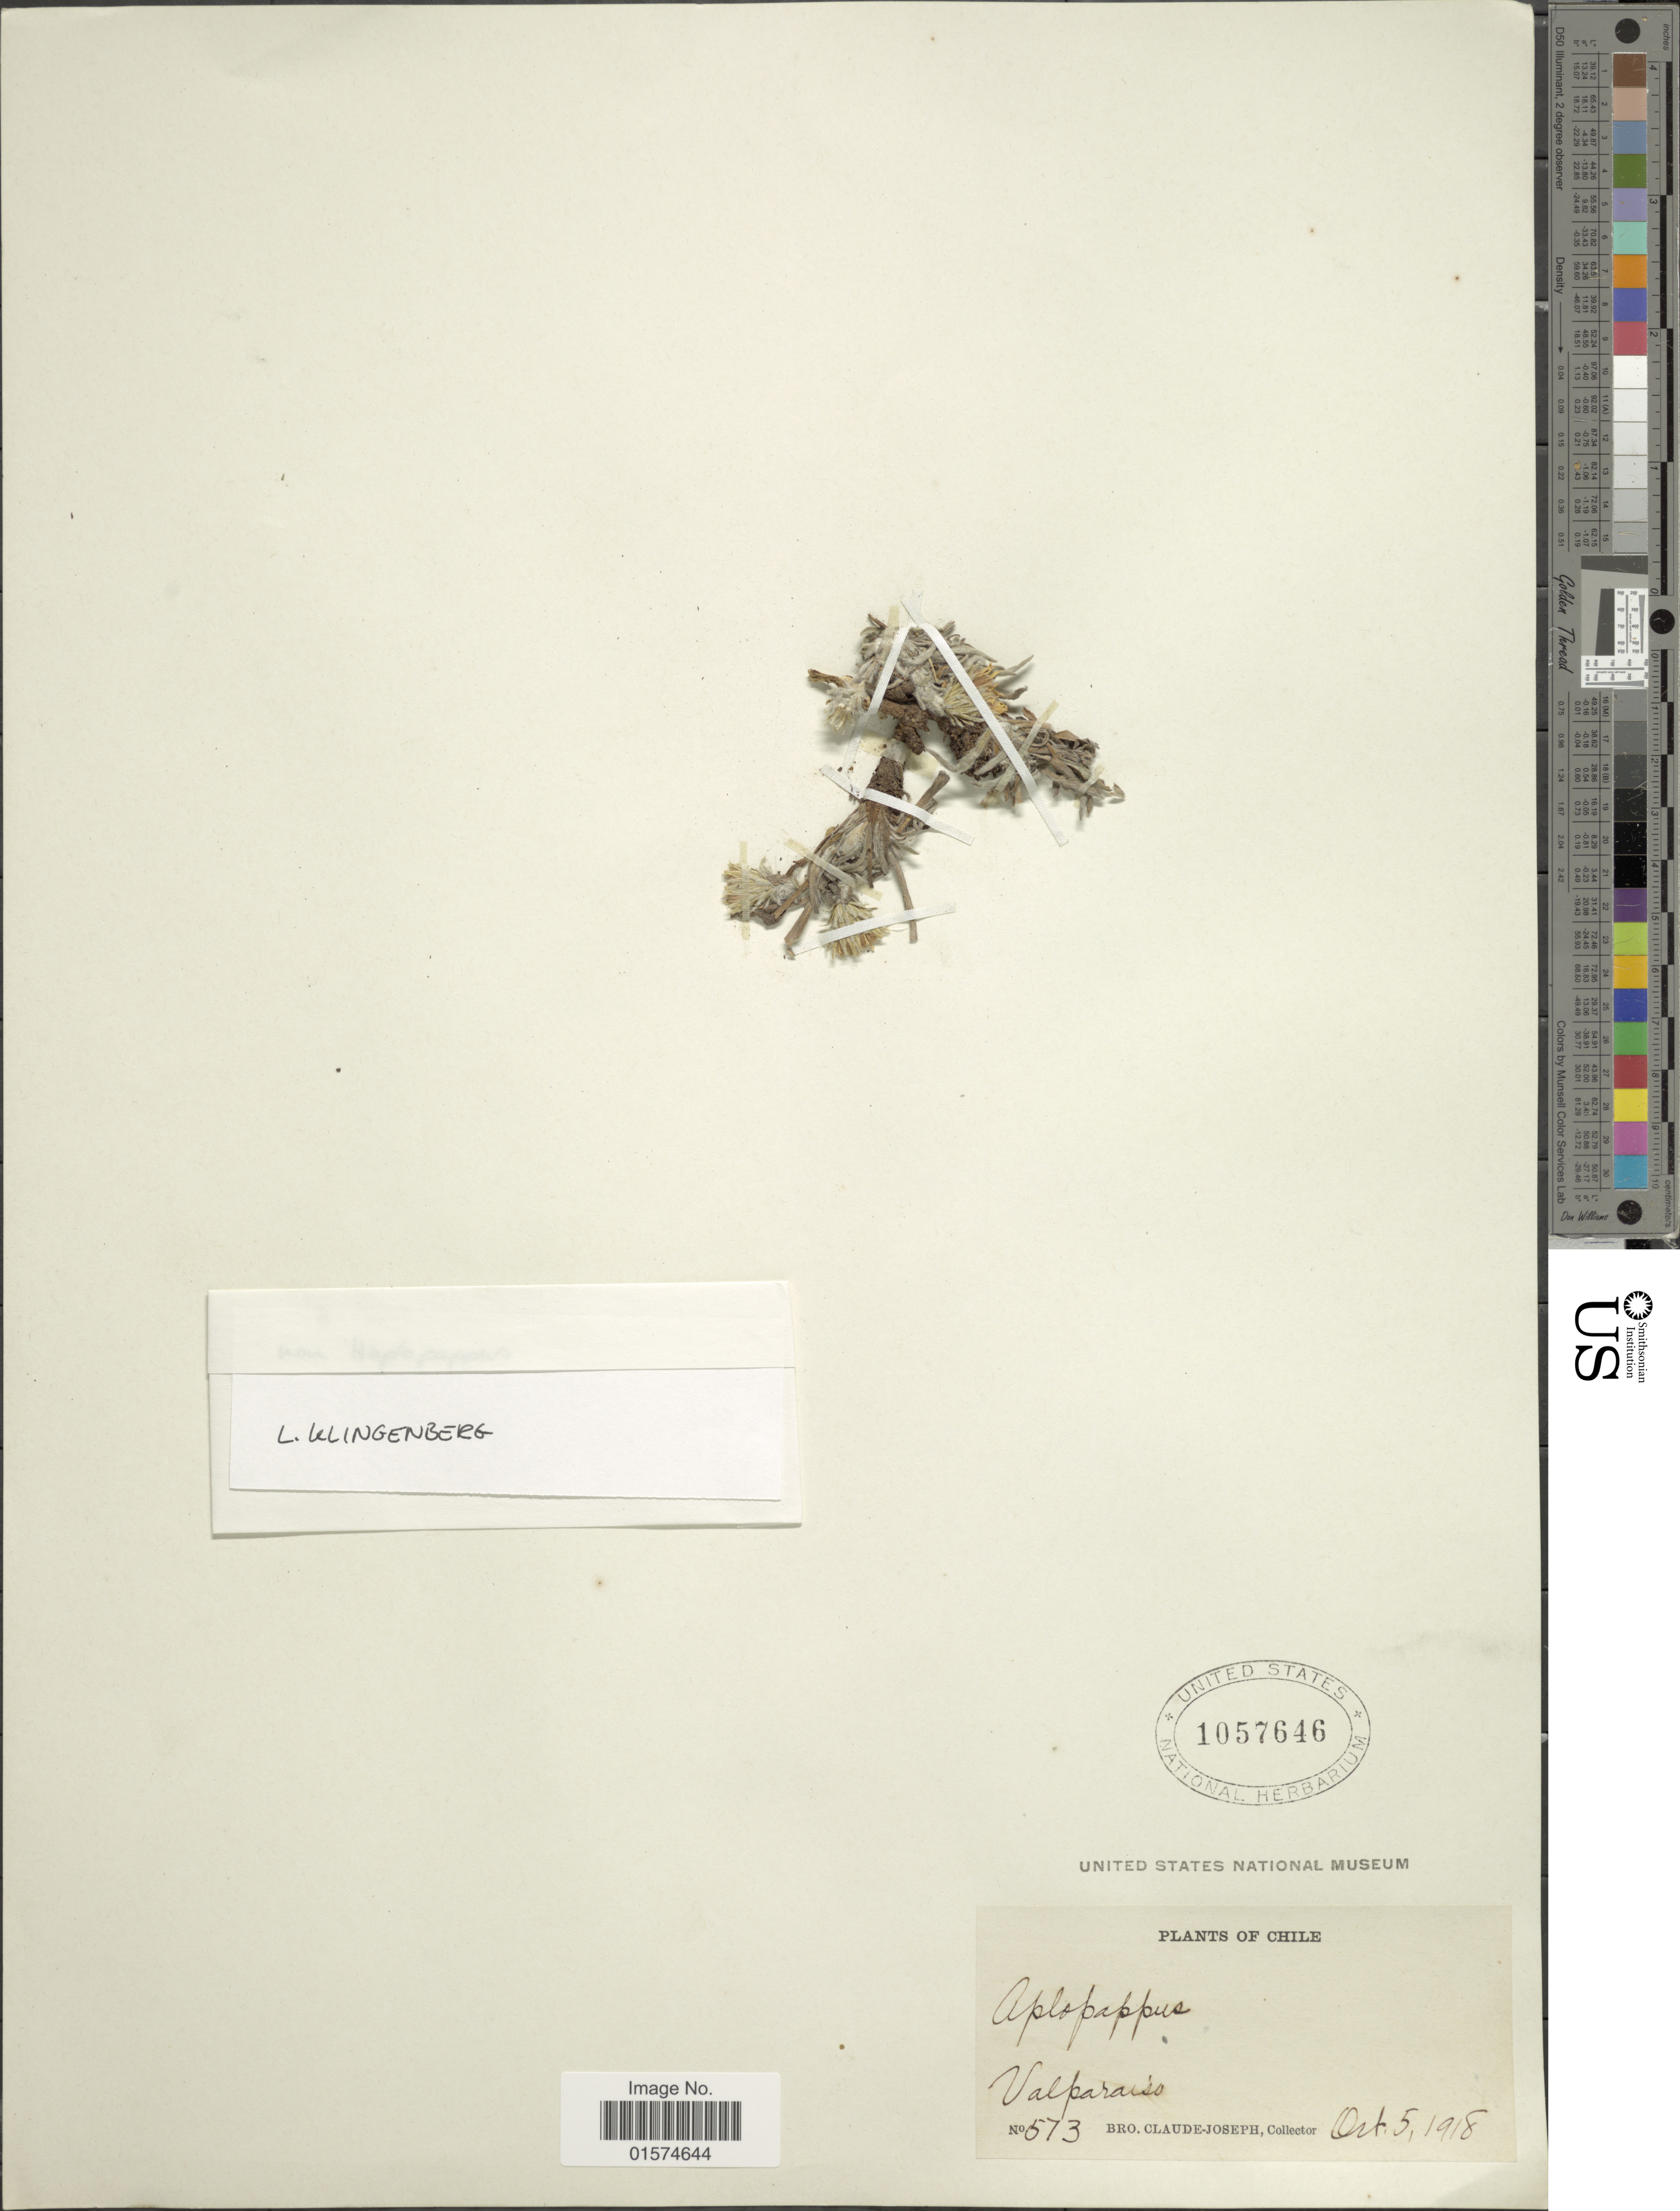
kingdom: Plantae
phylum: Tracheophyta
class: Magnoliopsida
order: Asterales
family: Asteraceae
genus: Haplopappus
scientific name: Haplopappus sp.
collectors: Bro. Claude-Joseph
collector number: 573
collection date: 1918-10-05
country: Chile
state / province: Valparaíso (V)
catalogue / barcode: US 1057646